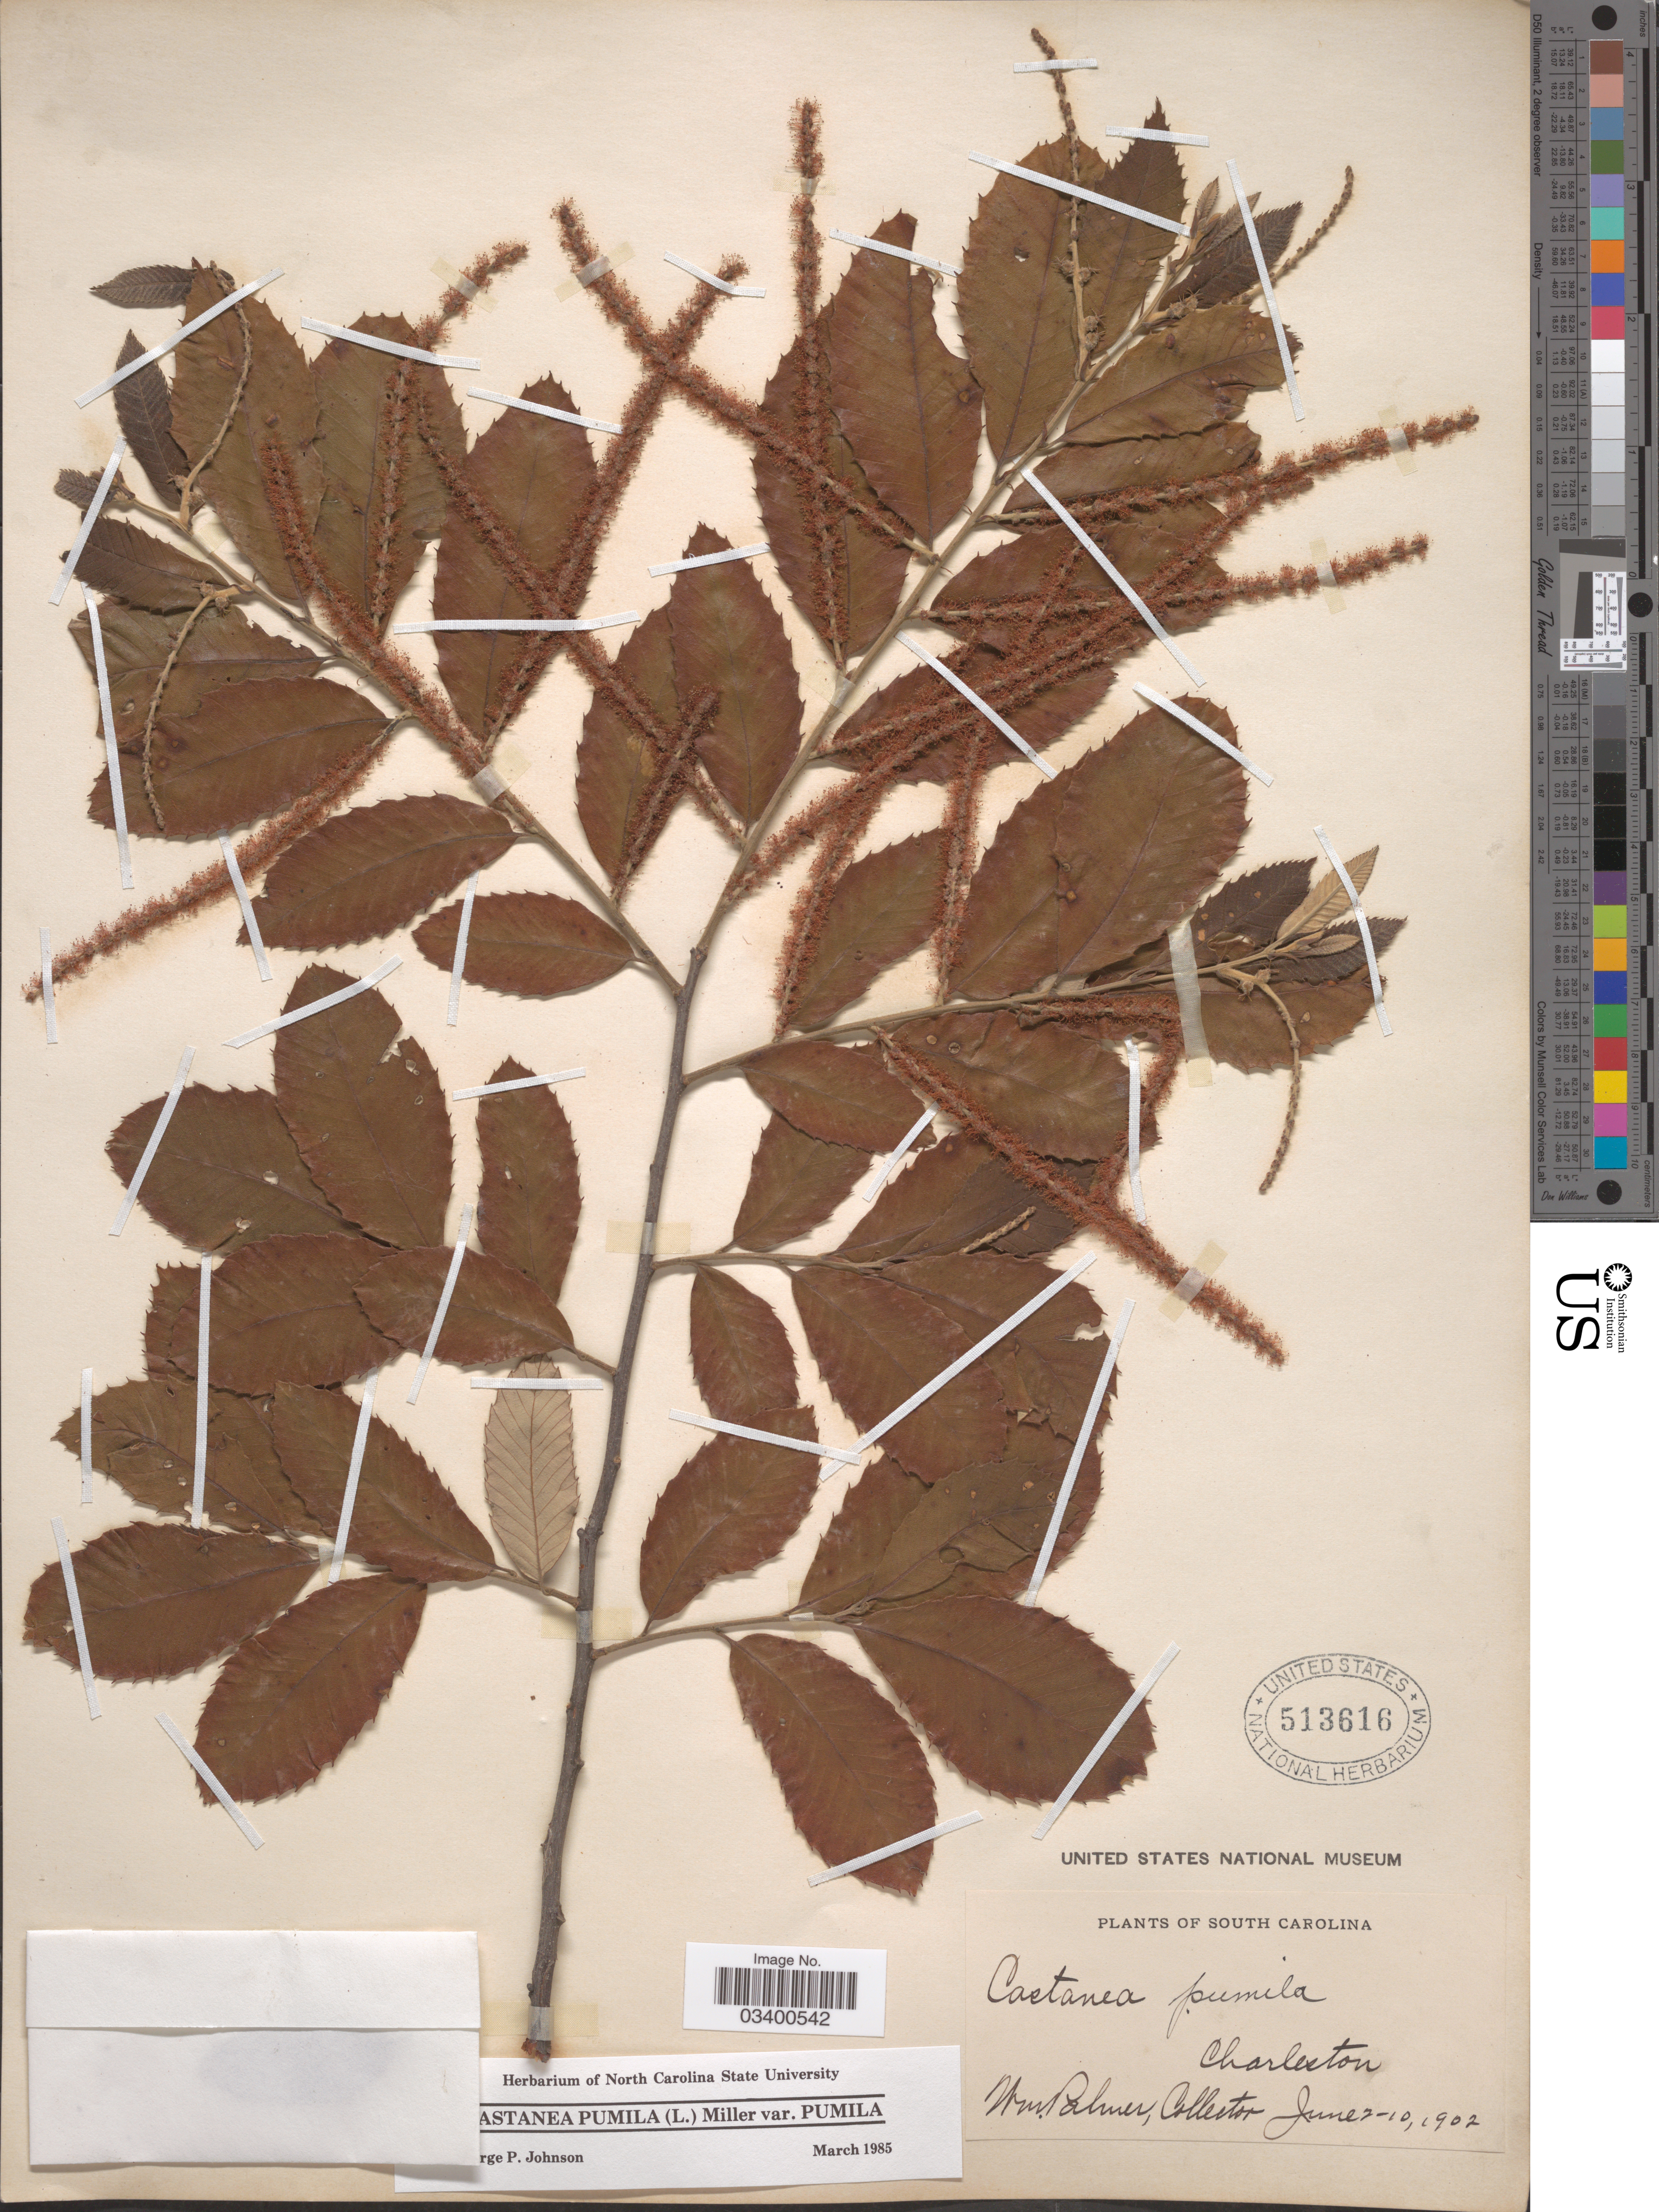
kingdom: Plantae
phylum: Tracheophyta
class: Magnoliopsida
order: Fagales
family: Fagaceae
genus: Castanea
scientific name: Castanea pumila var. pumila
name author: (L.) Mill.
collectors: W. Palmer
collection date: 1902-06-02/1902-06-10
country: United States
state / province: South Carolina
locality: Charleston.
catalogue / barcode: US 513616